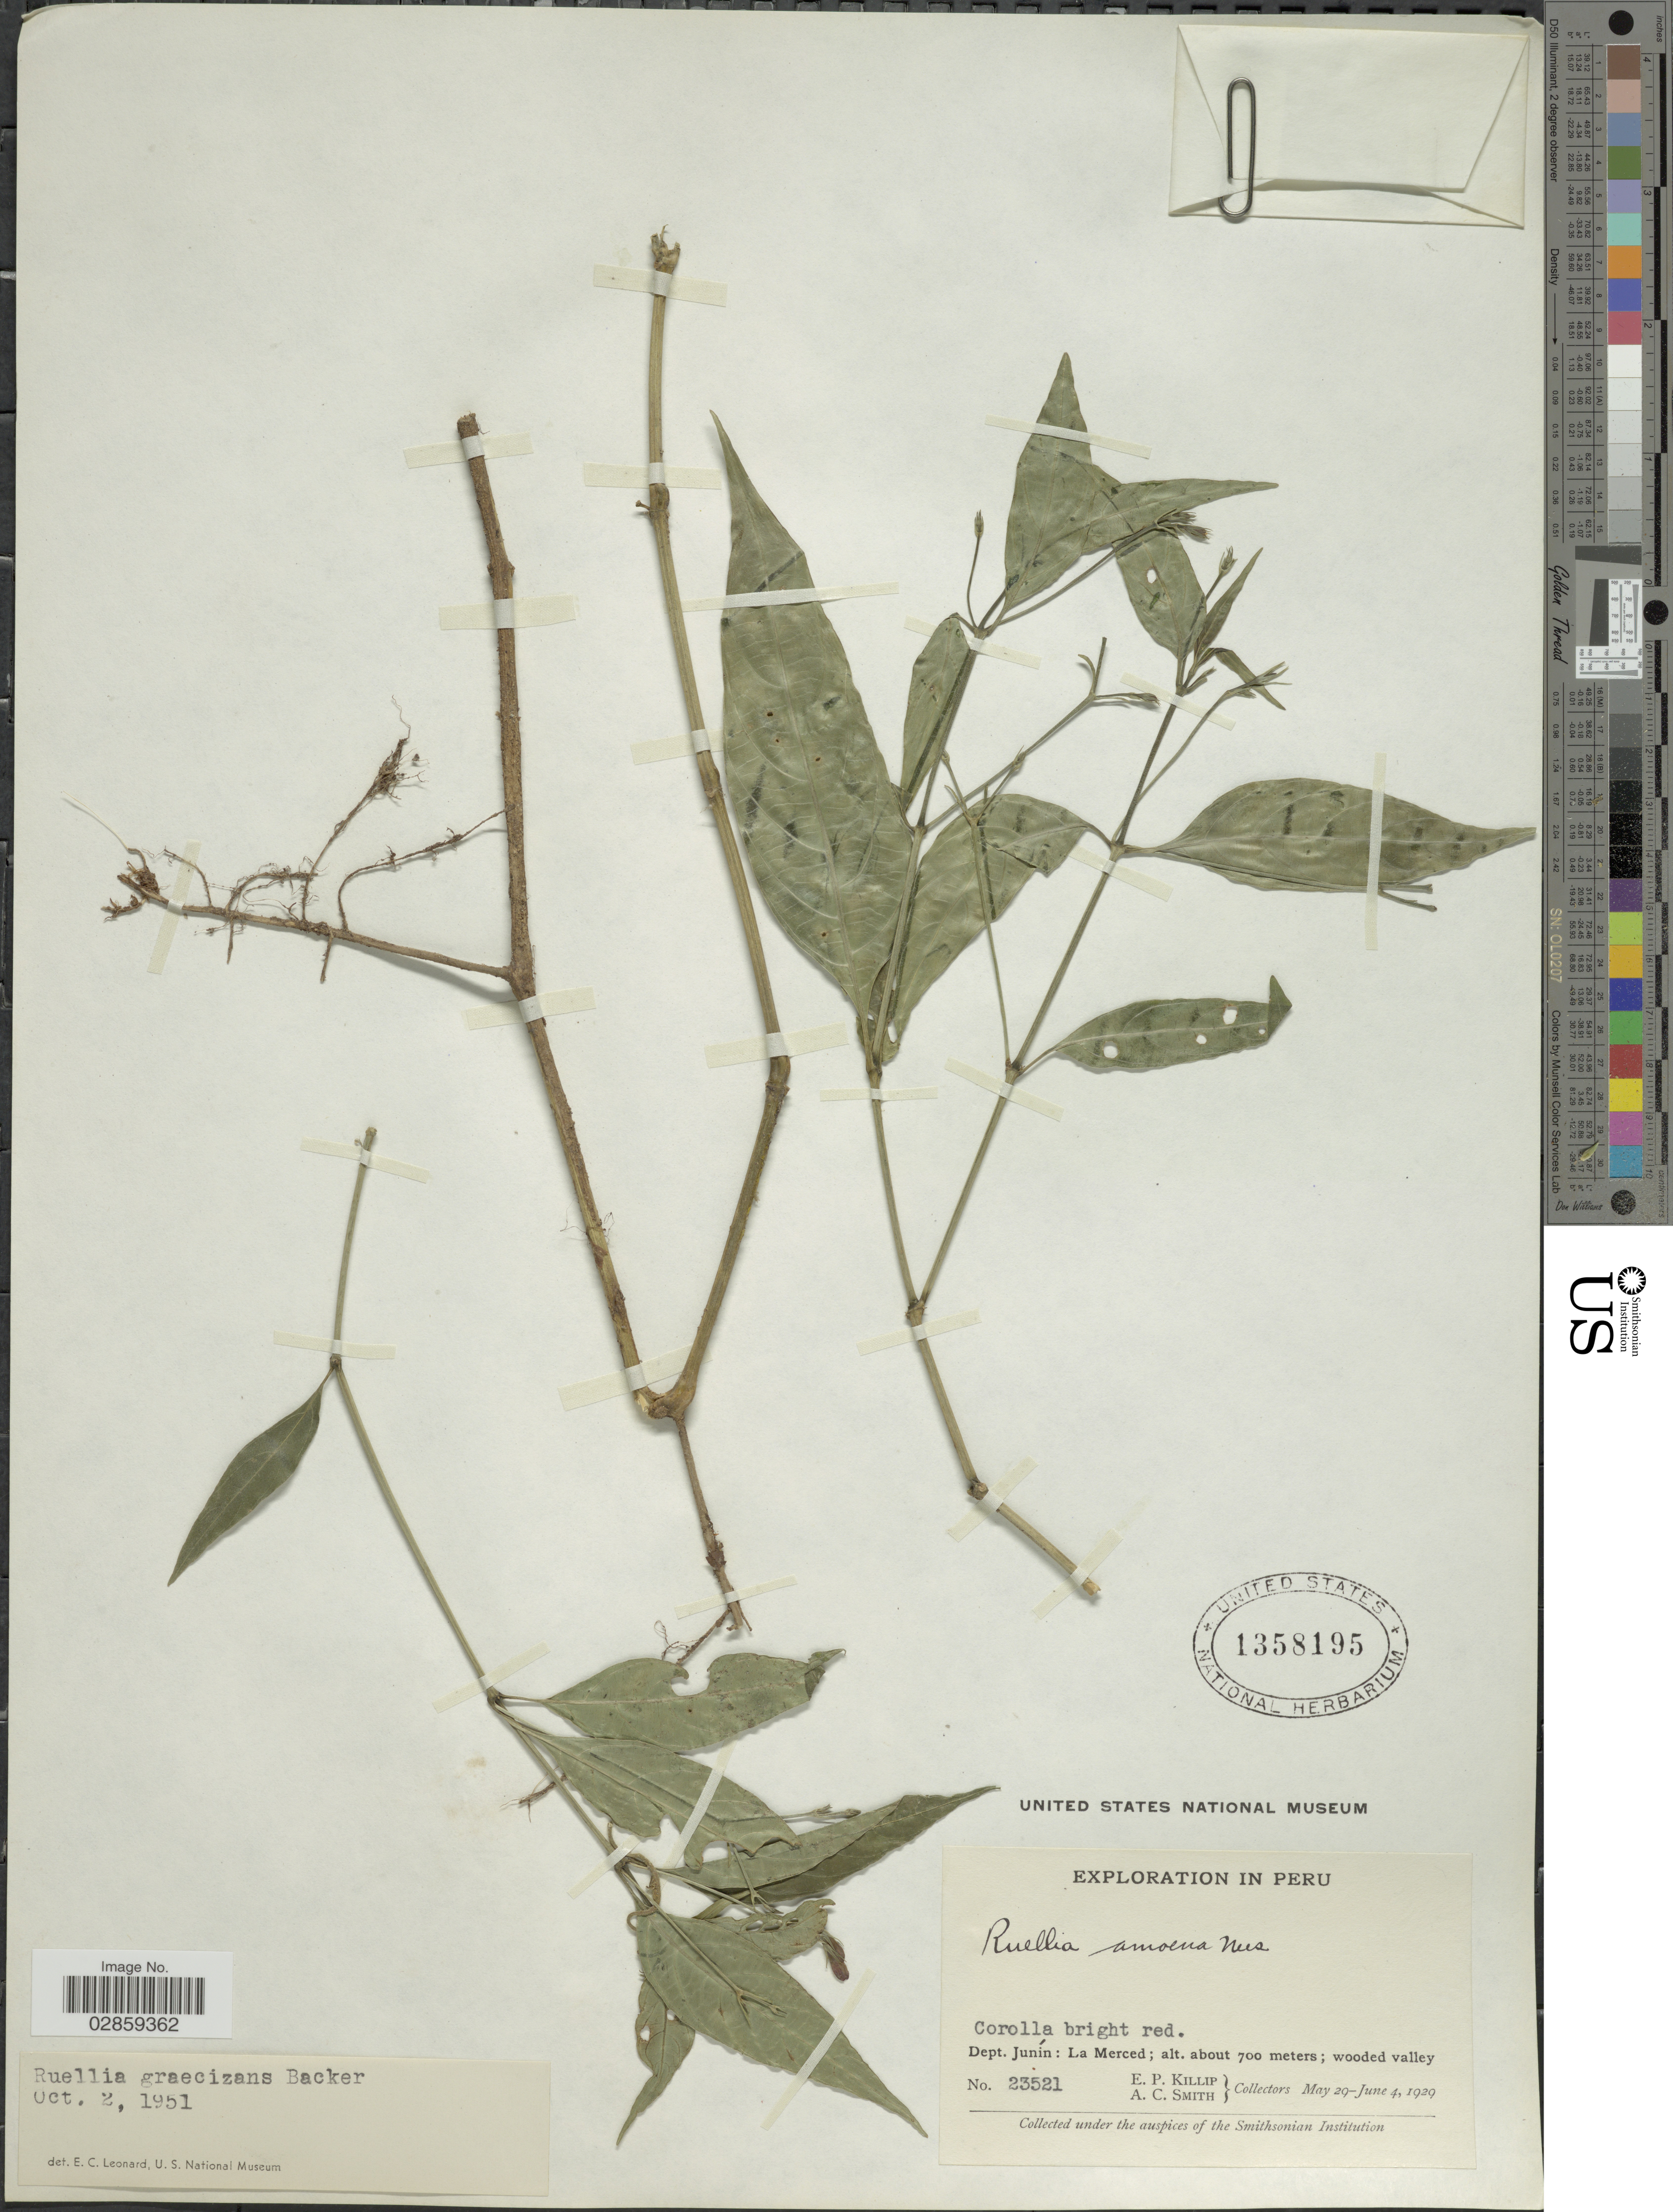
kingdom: Plantae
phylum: Tracheophyta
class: Magnoliopsida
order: Lamiales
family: Acanthaceae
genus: Ruellia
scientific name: Ruellia brevifolia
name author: (Pohl) C. Ezcurra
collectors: E. P. Killip & A. C. Smith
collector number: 23521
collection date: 1929-05-29/1929-06-04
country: Peru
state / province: Junín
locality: Dept. Junín: La Merced.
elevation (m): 700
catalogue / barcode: US 1358195